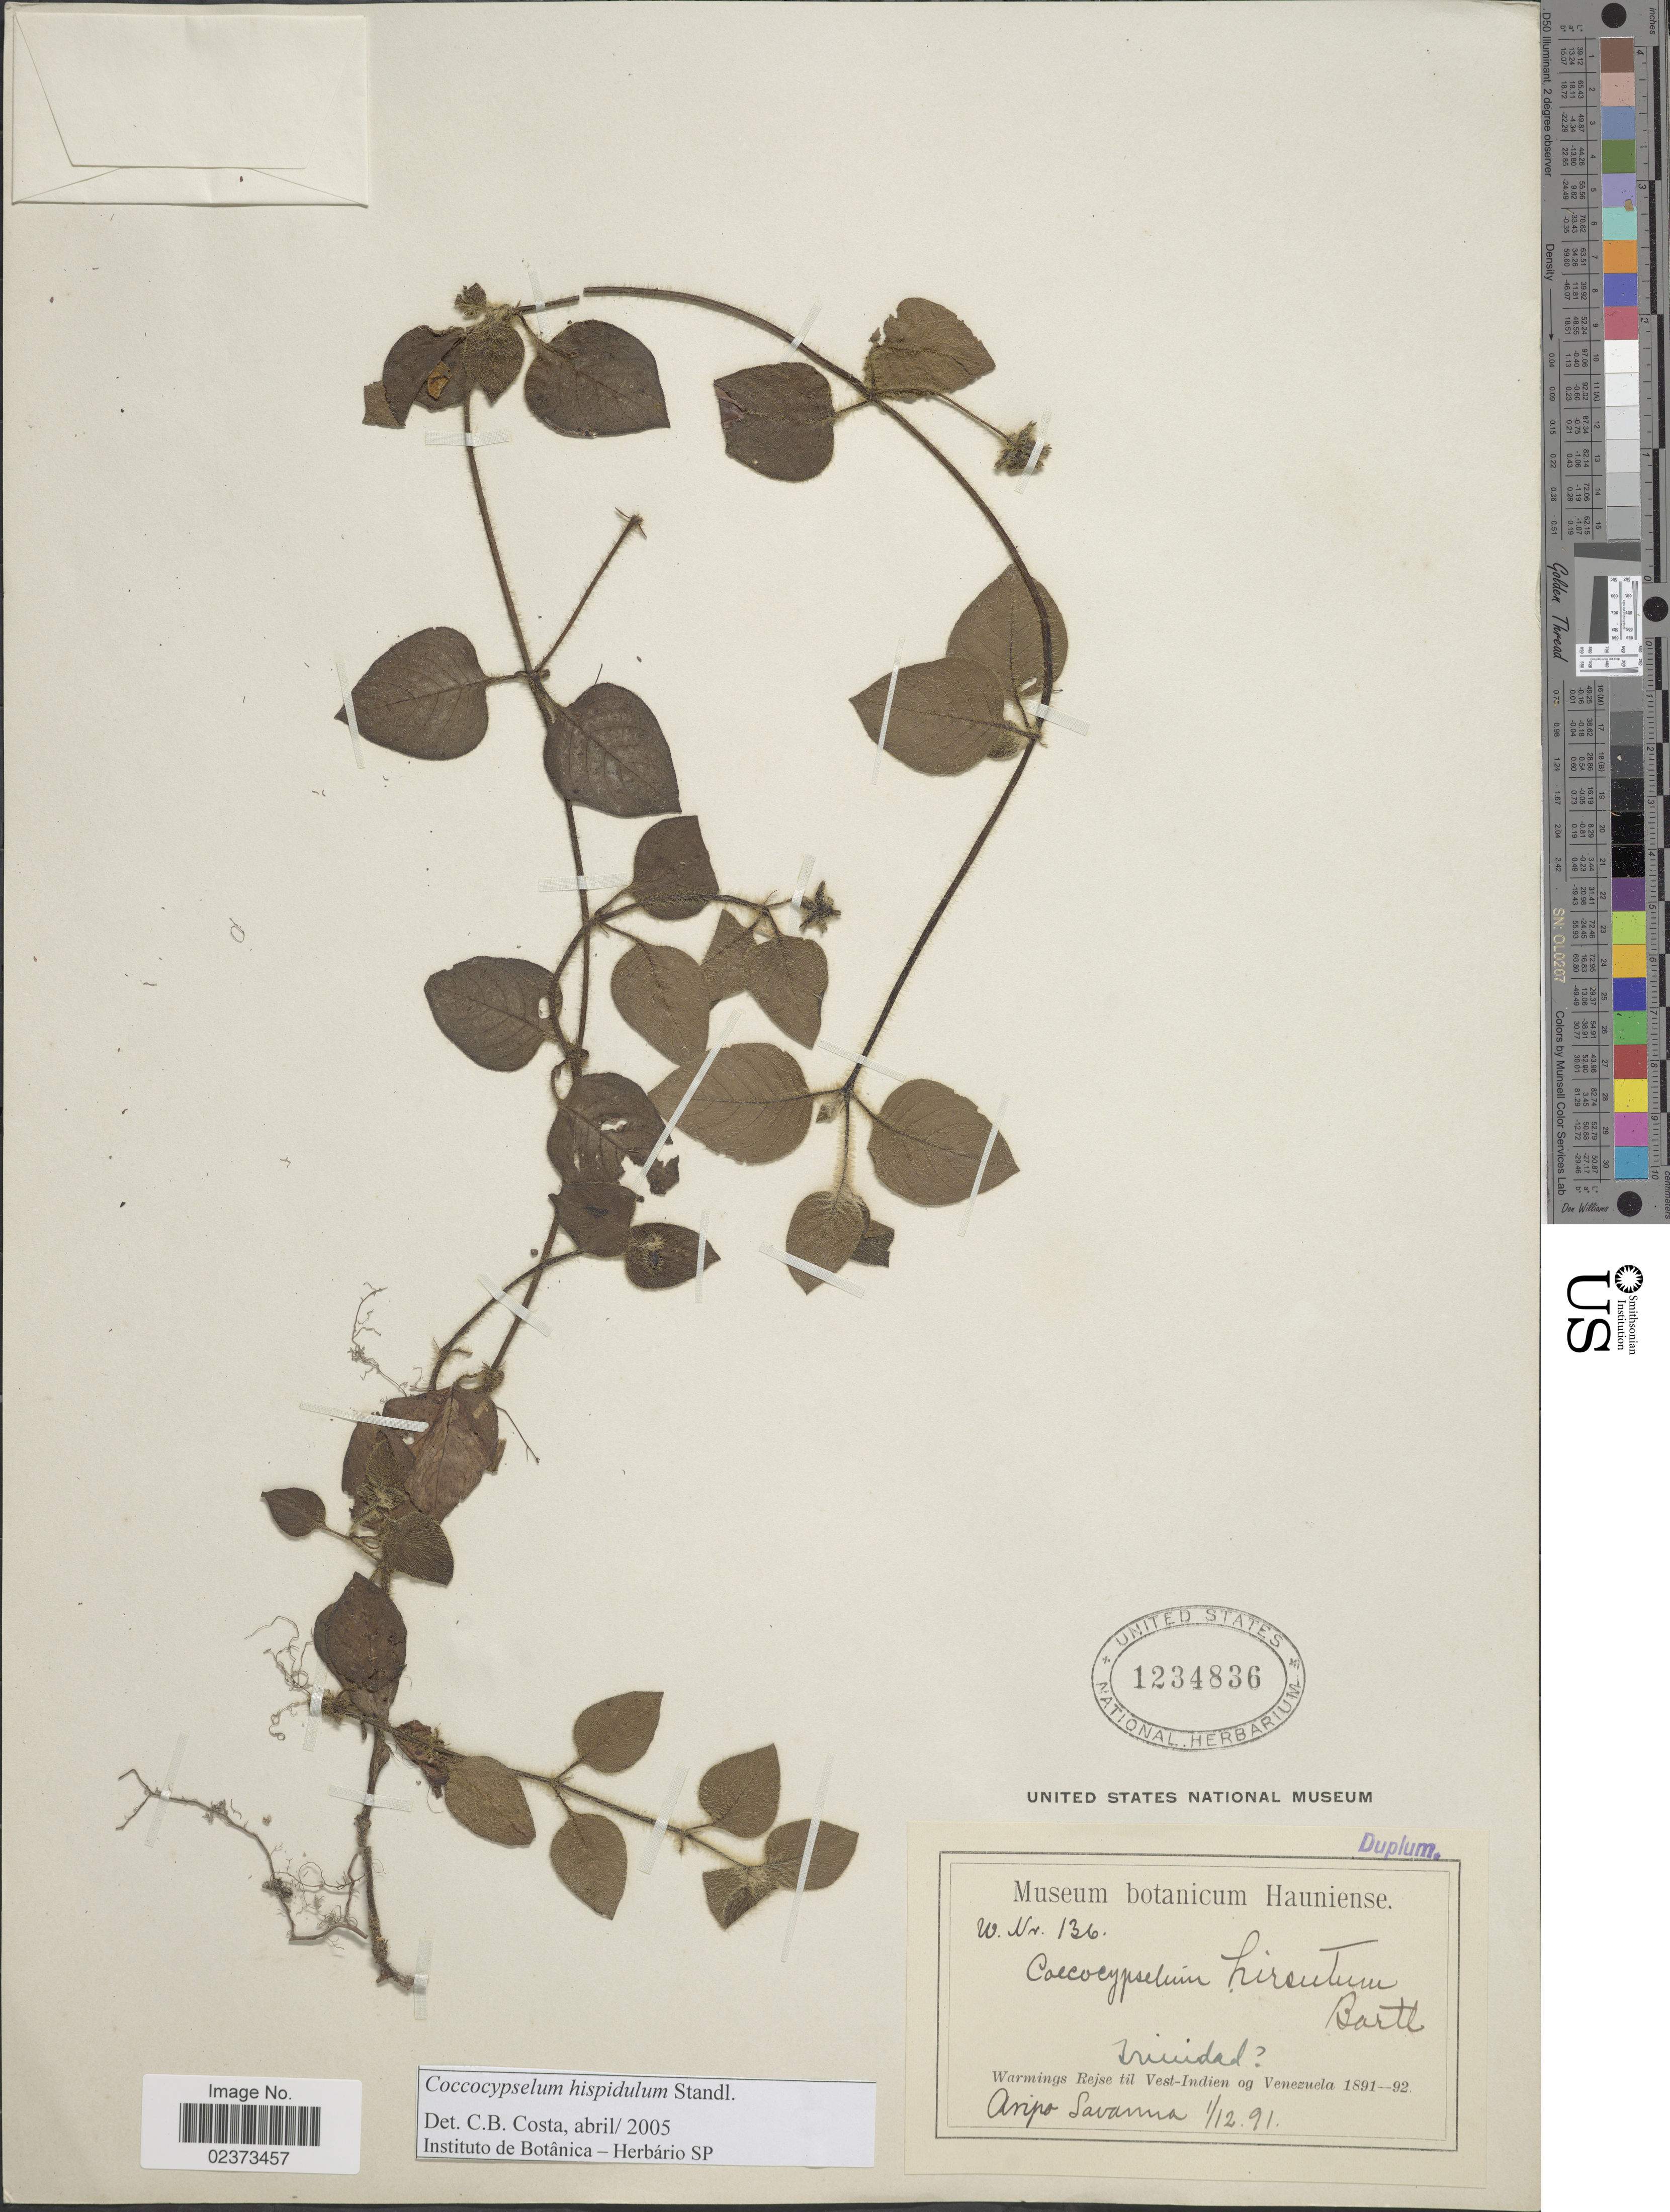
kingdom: Plantae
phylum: Tracheophyta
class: Magnoliopsida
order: Gentianales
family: Rubiaceae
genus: Coccocypselum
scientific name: Coccocypselum hispidulum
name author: (Standl.) Standl.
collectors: W. Rejse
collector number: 136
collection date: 1891-12-01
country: Trinidad and Tobago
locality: Aripo Savanna, Trinidad [unsure placement]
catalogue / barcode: US 1234836